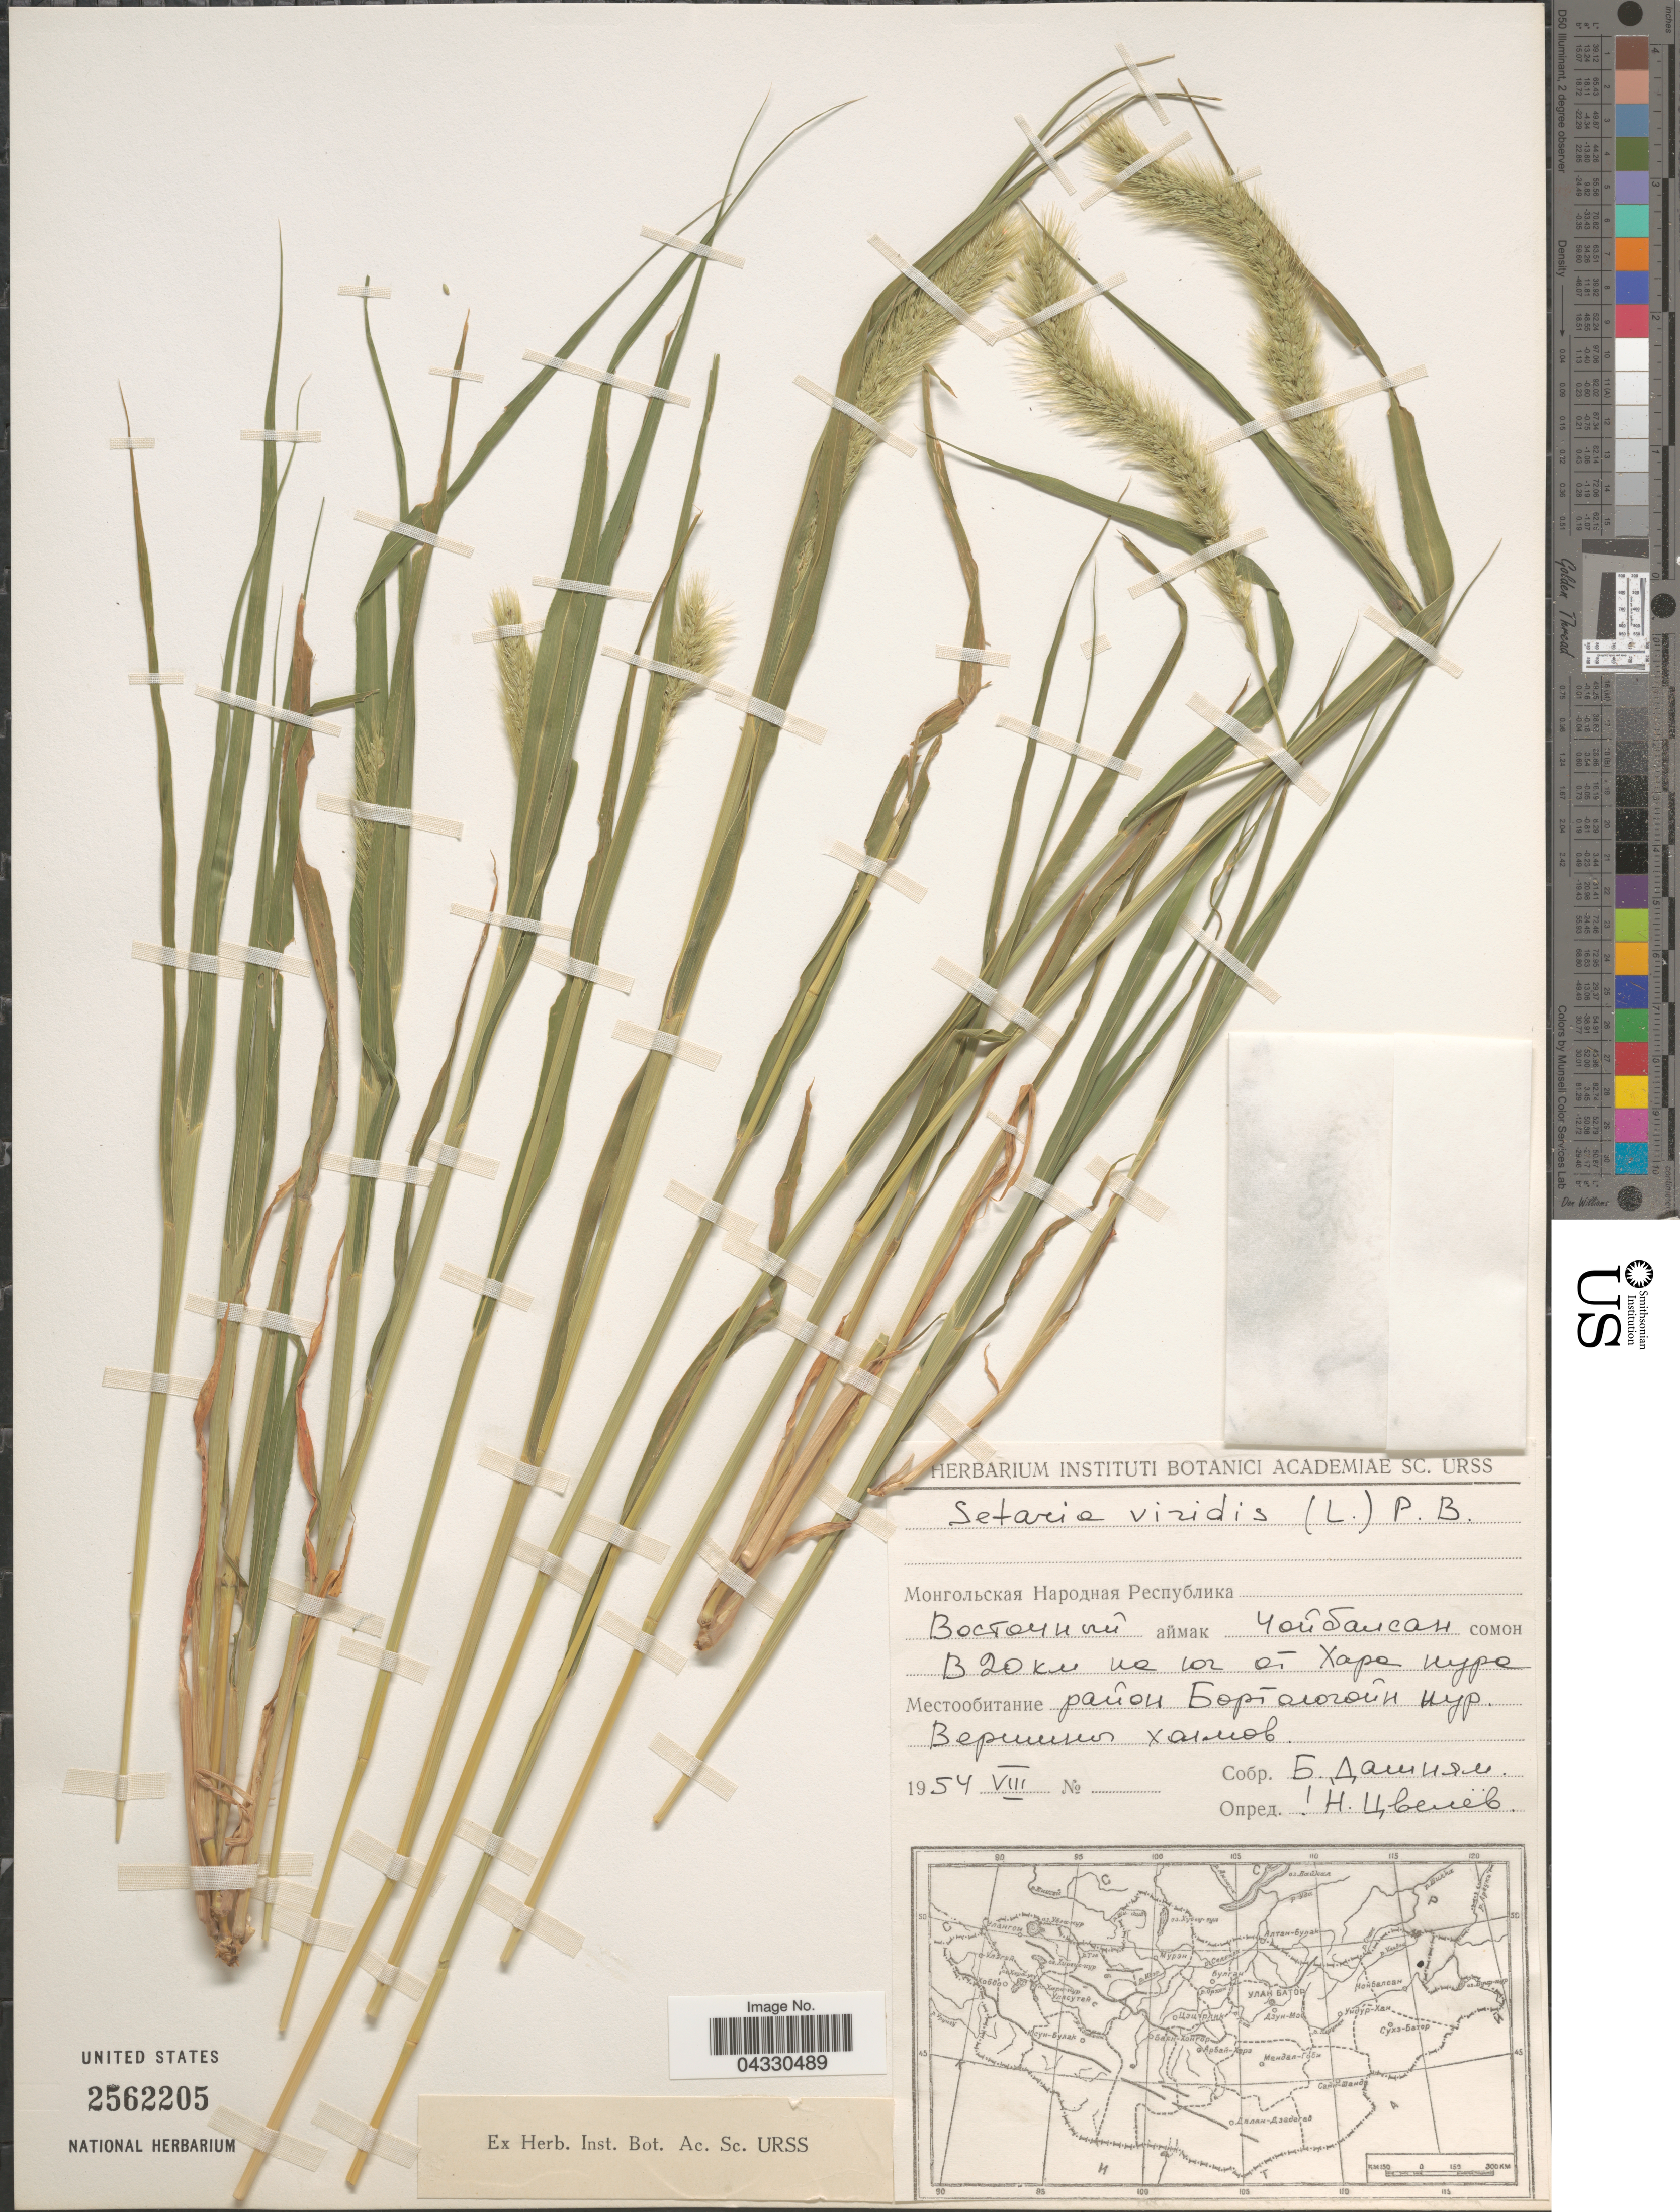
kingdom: Plantae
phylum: Tracheophyta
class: Liliopsida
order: Poales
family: Poaceae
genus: Setaria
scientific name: Setaria viridis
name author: (L.) P. Beauv.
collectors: B. Dashnyam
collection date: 1954-08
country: Mongolia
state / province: Dornod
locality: Choibalsan District, 20 km south from Har Nuur.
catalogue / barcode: US 2562205